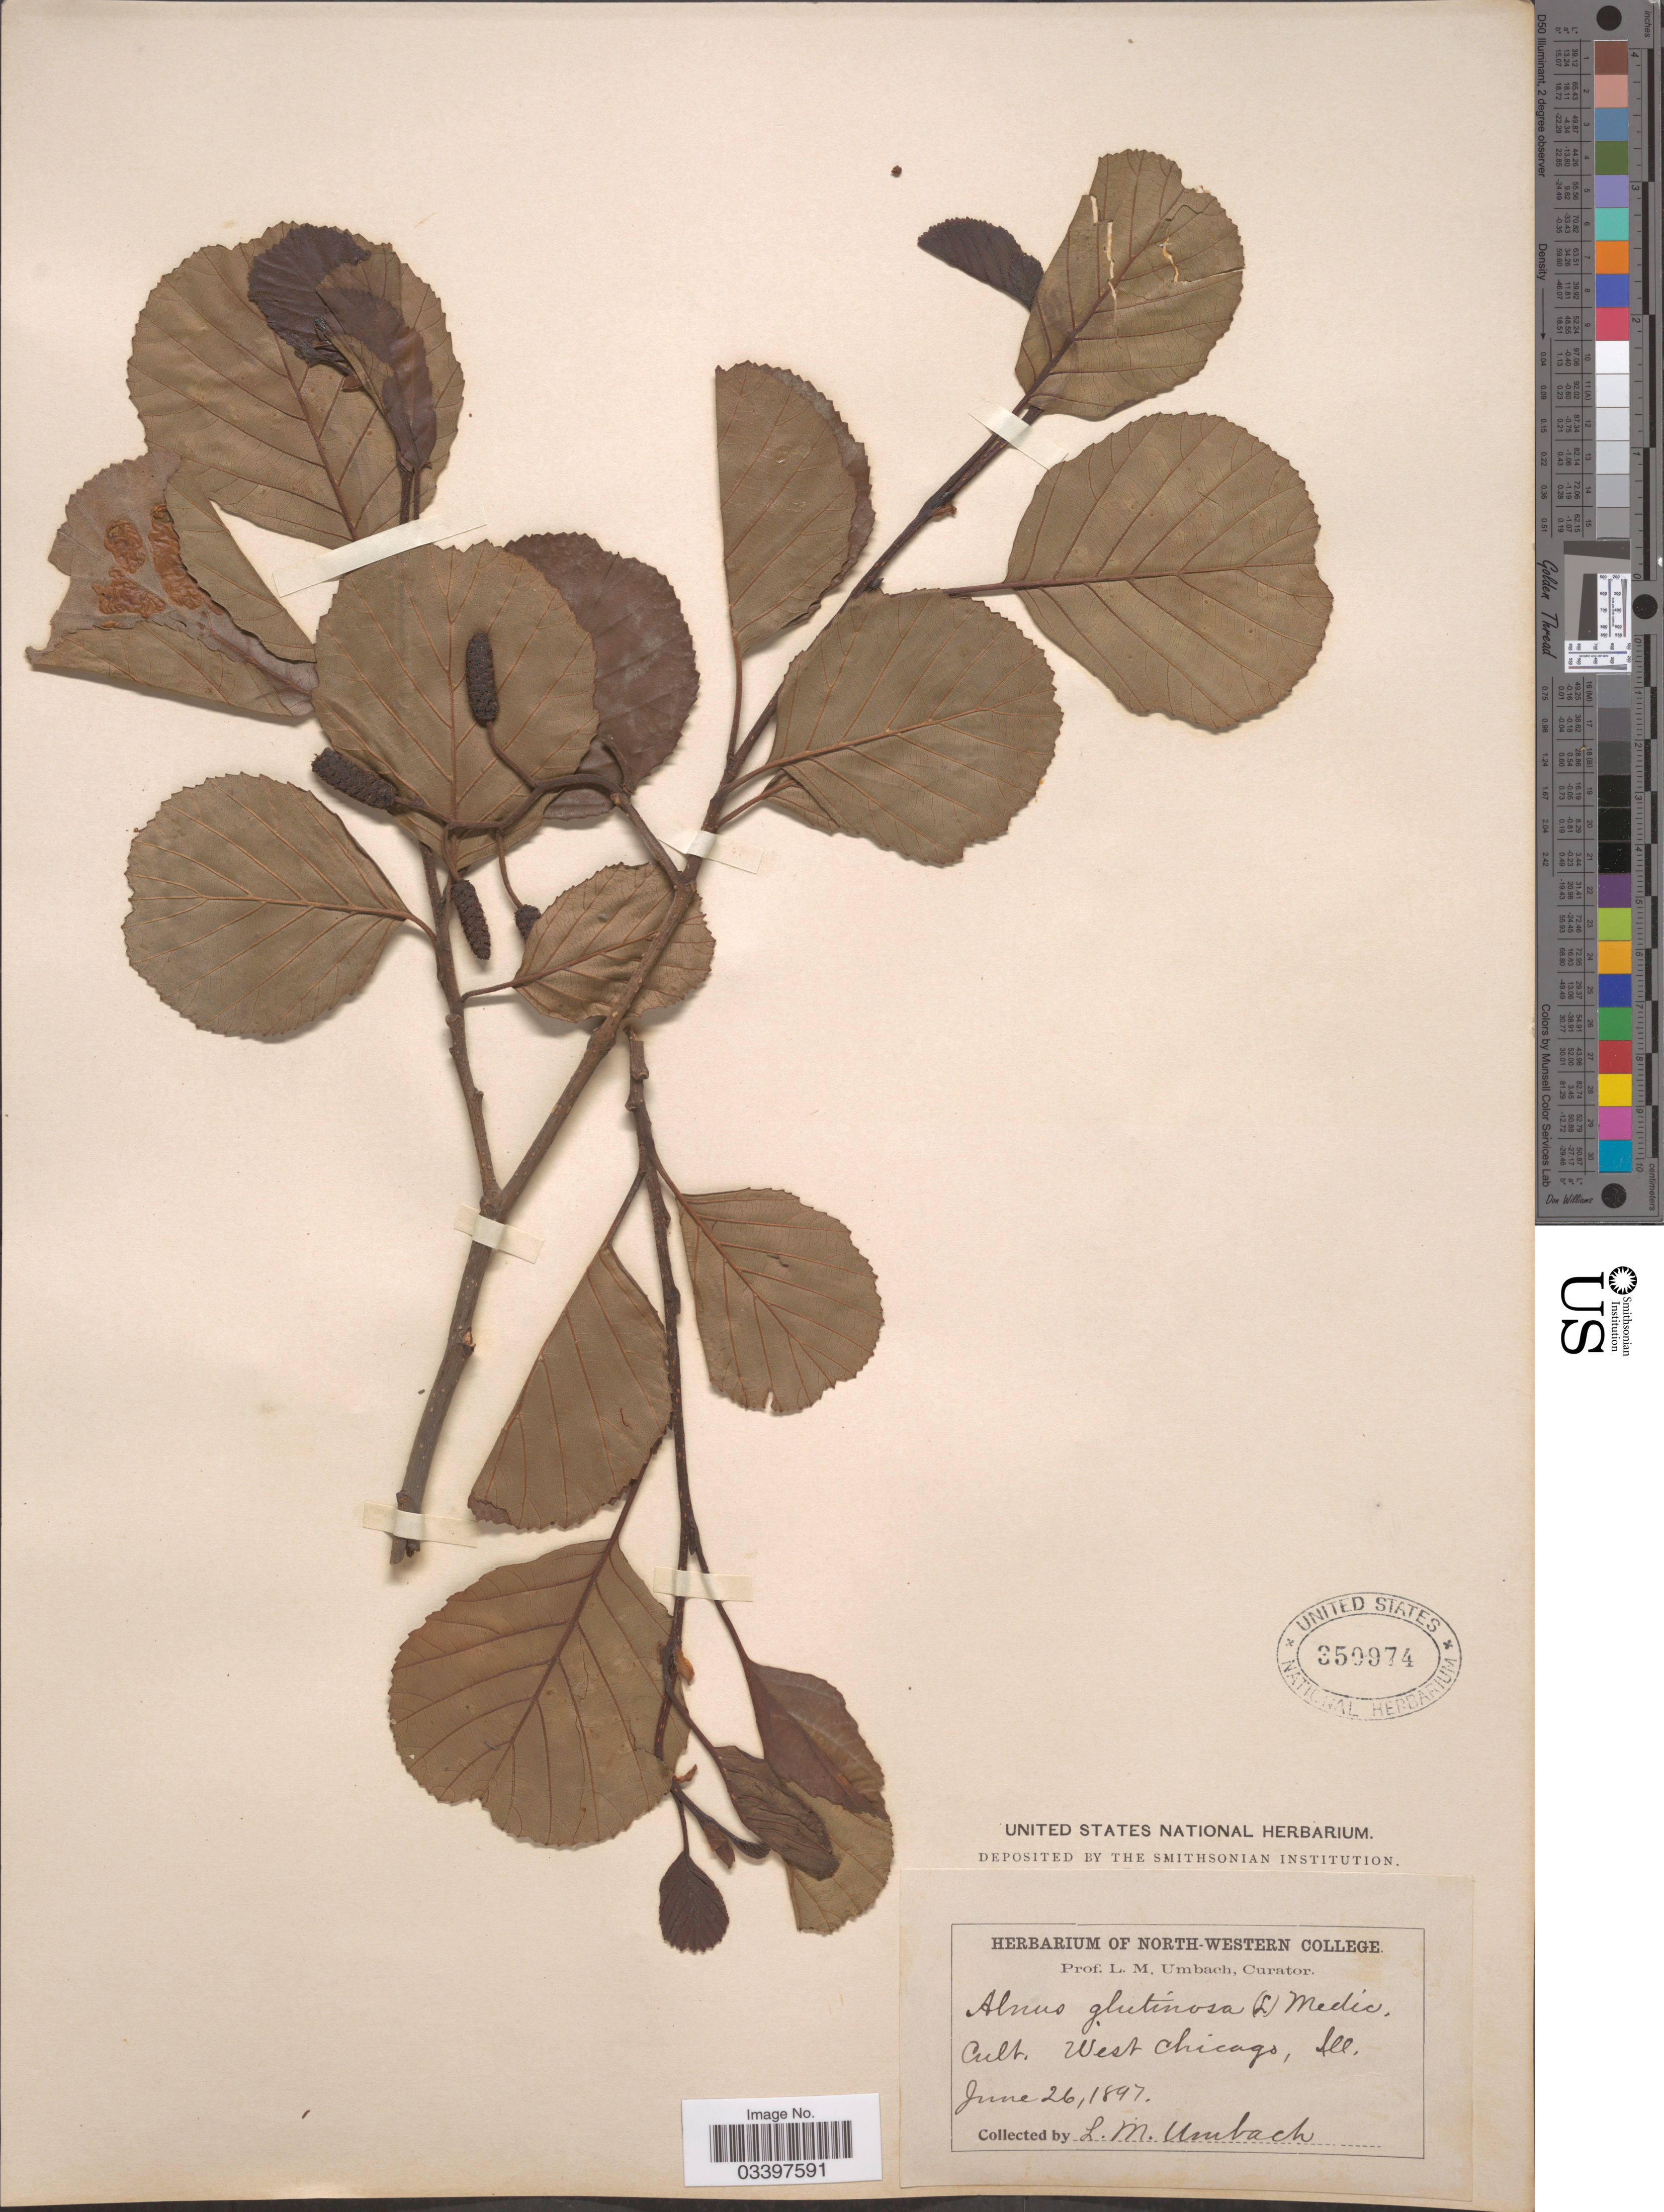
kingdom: Plantae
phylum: Tracheophyta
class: Magnoliopsida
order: Fagales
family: Betulaceae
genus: Alnus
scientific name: Alnus glutinosa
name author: (L.) Gaertn.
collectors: L. M. Umbach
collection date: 1897-06-26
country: United States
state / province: Illinois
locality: West Chicago.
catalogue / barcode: US 350974